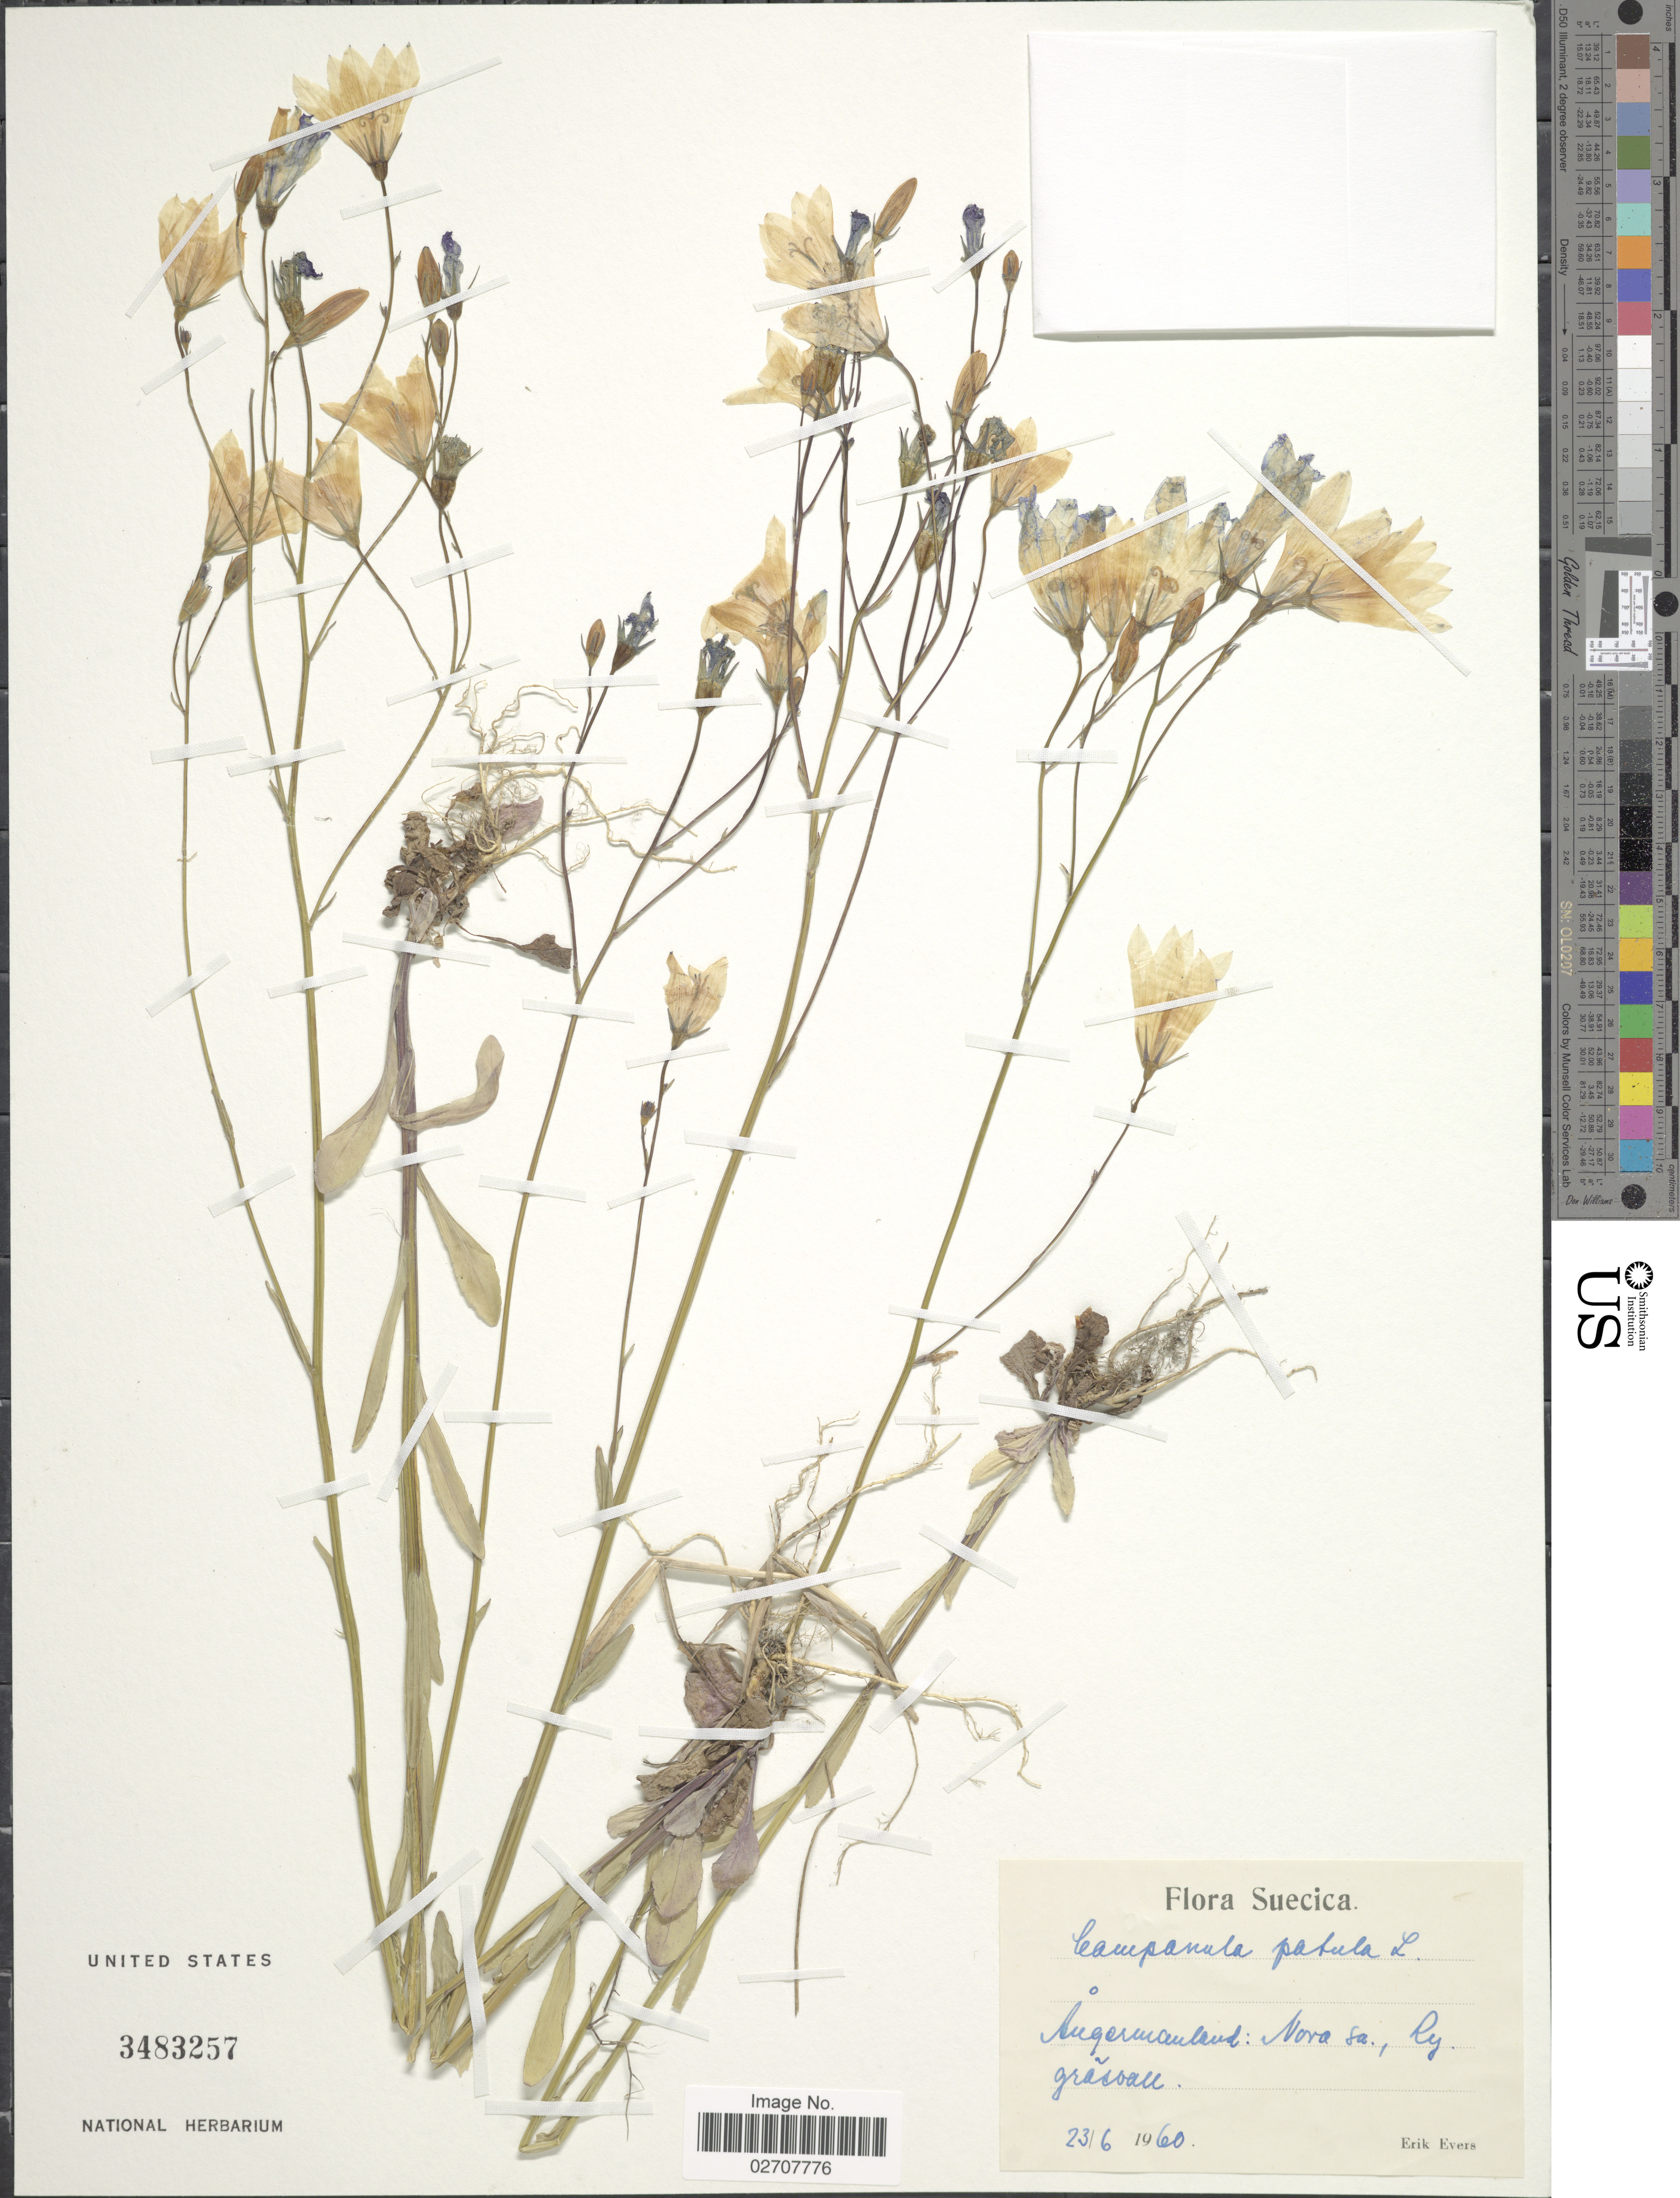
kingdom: Plantae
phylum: Tracheophyta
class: Magnoliopsida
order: Asterales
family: Campanulaceae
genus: Campanula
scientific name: Campanula patula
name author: L.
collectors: E. Evers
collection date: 1960-06-23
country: Sweden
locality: Suecica. Ångermanland: Nora sn.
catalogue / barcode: US 3483257